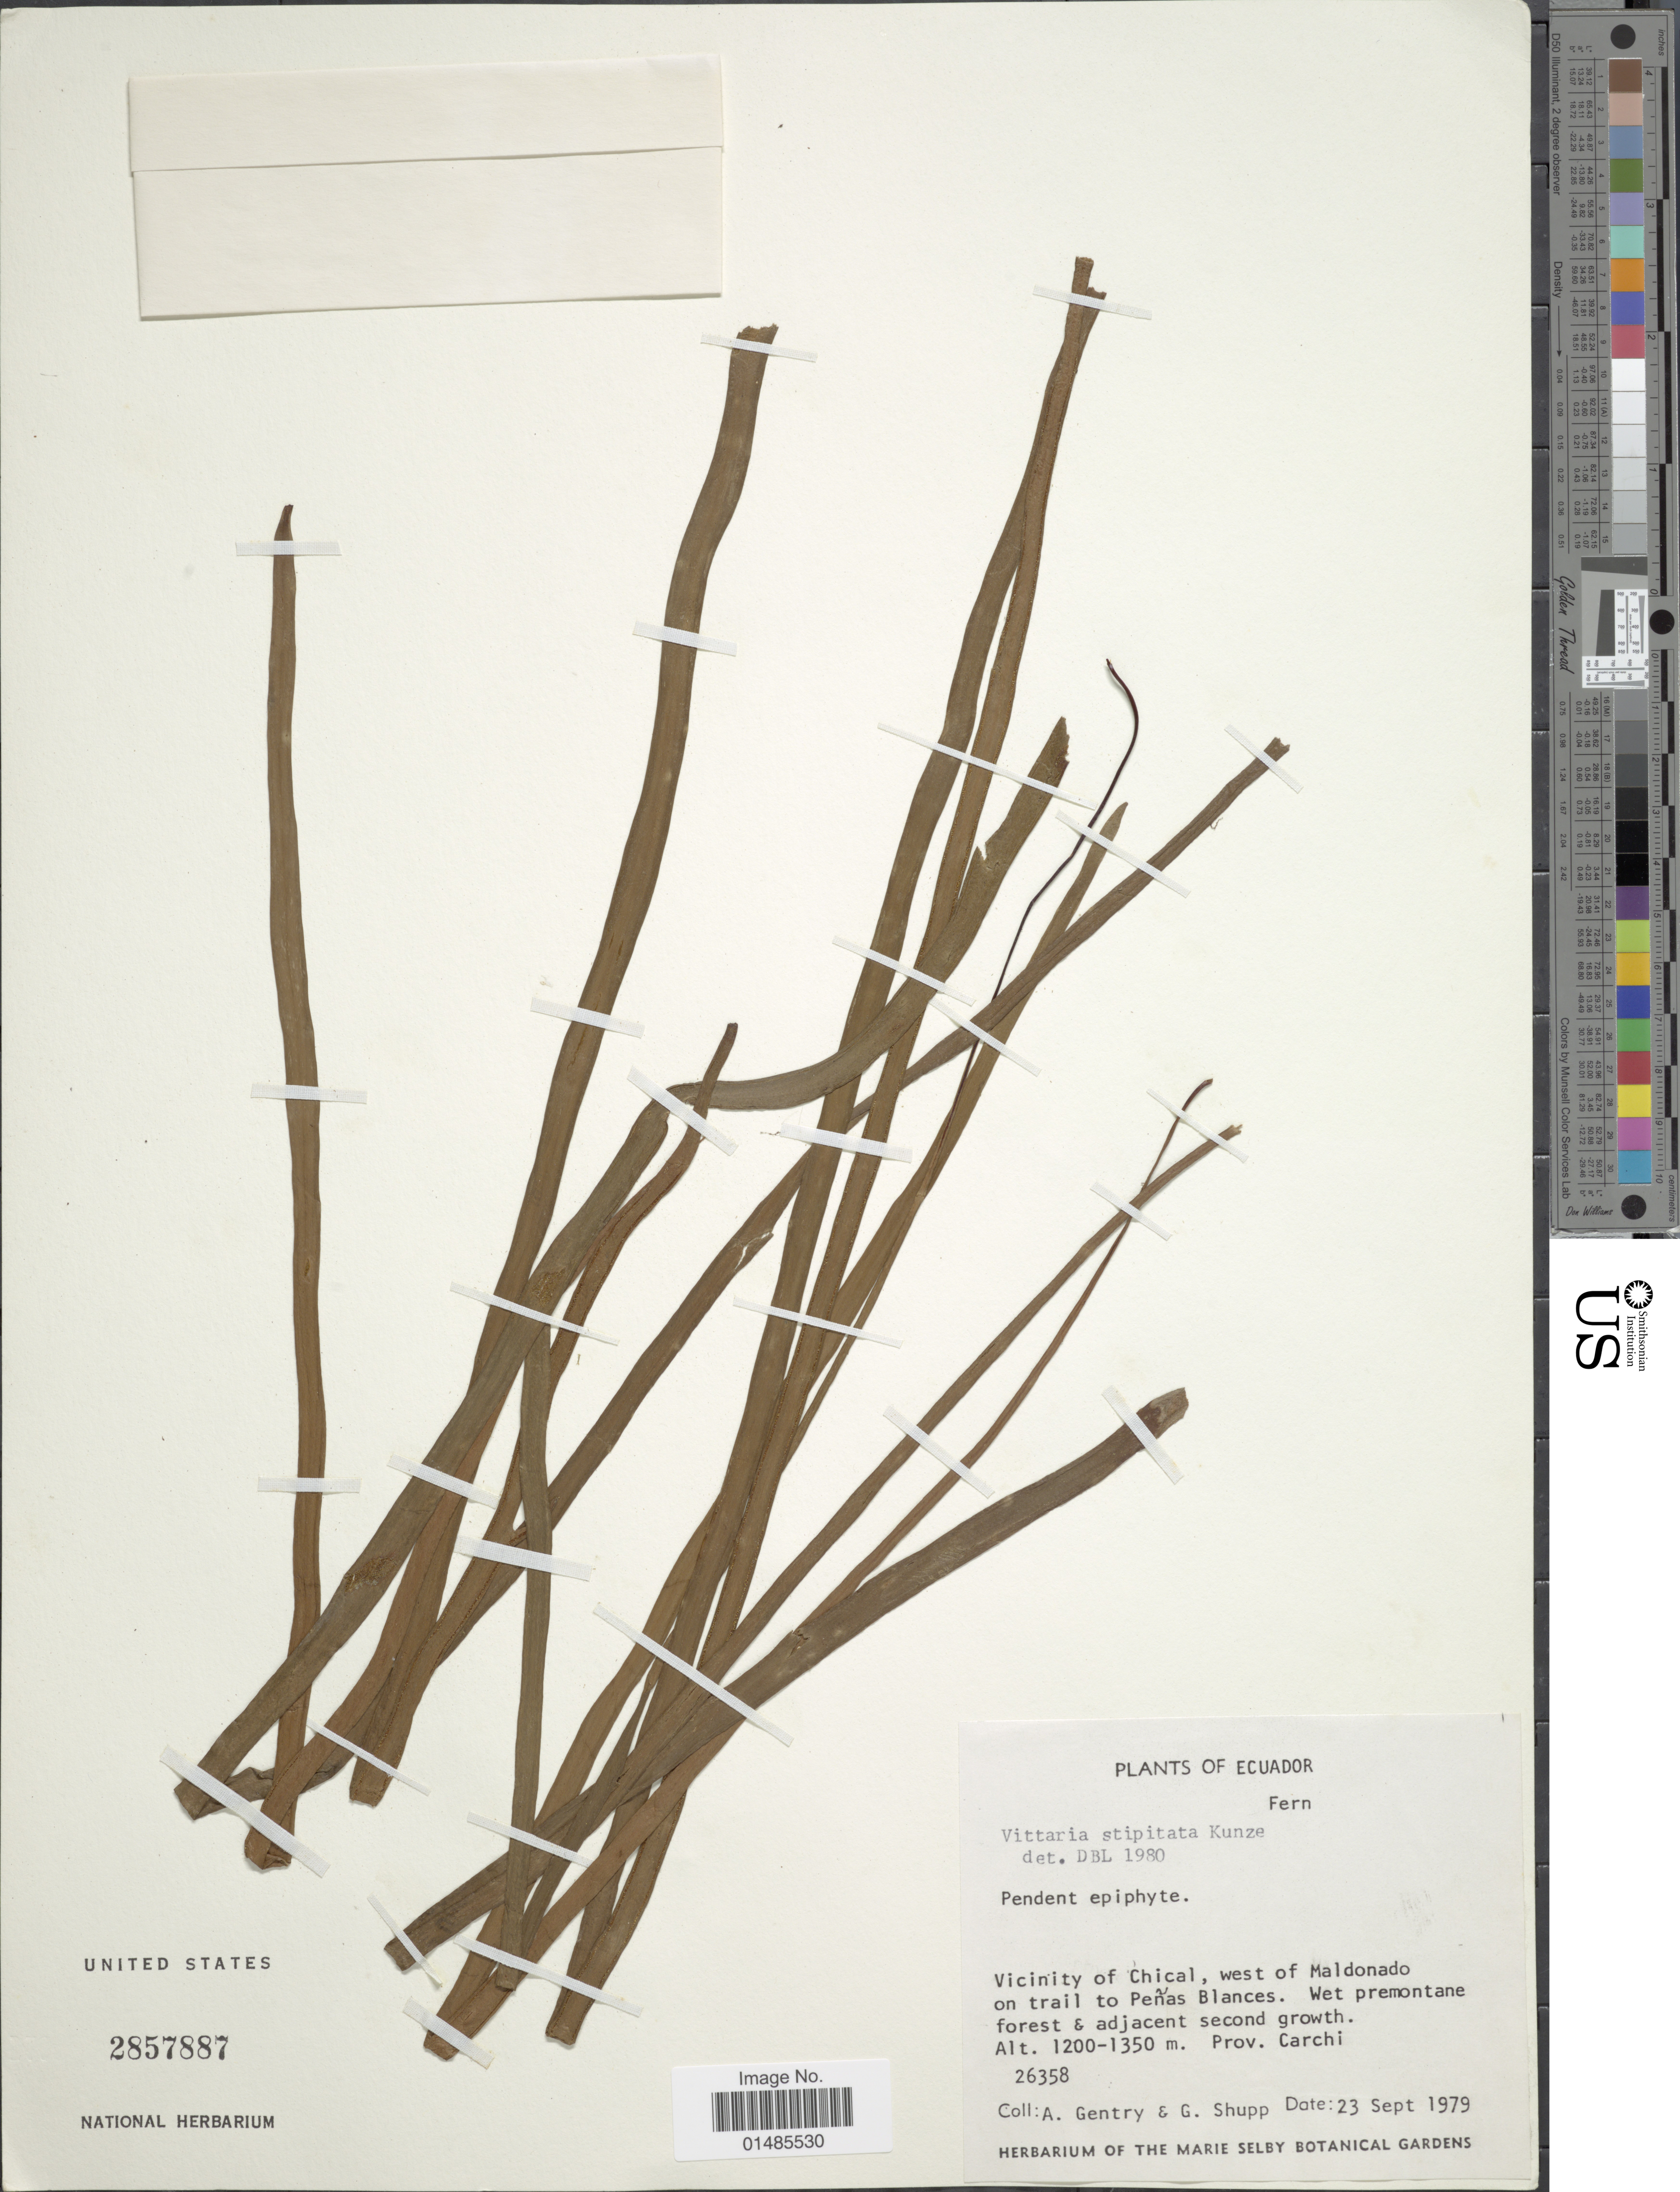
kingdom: Plantae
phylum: Tracheophyta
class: Polypodiopsida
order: Polypodiales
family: Pteridaceae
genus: Radiovittaria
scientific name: Radiovittaria stipitata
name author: (Kunze) E.H. Crane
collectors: A. H. Gentry & G. Shupp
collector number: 26358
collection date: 1979-09-23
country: Ecuador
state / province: Carchi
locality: Vicinity of Chical, west of Maldonado on trail to Peñas Blances.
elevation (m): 1200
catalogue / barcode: US 2857887